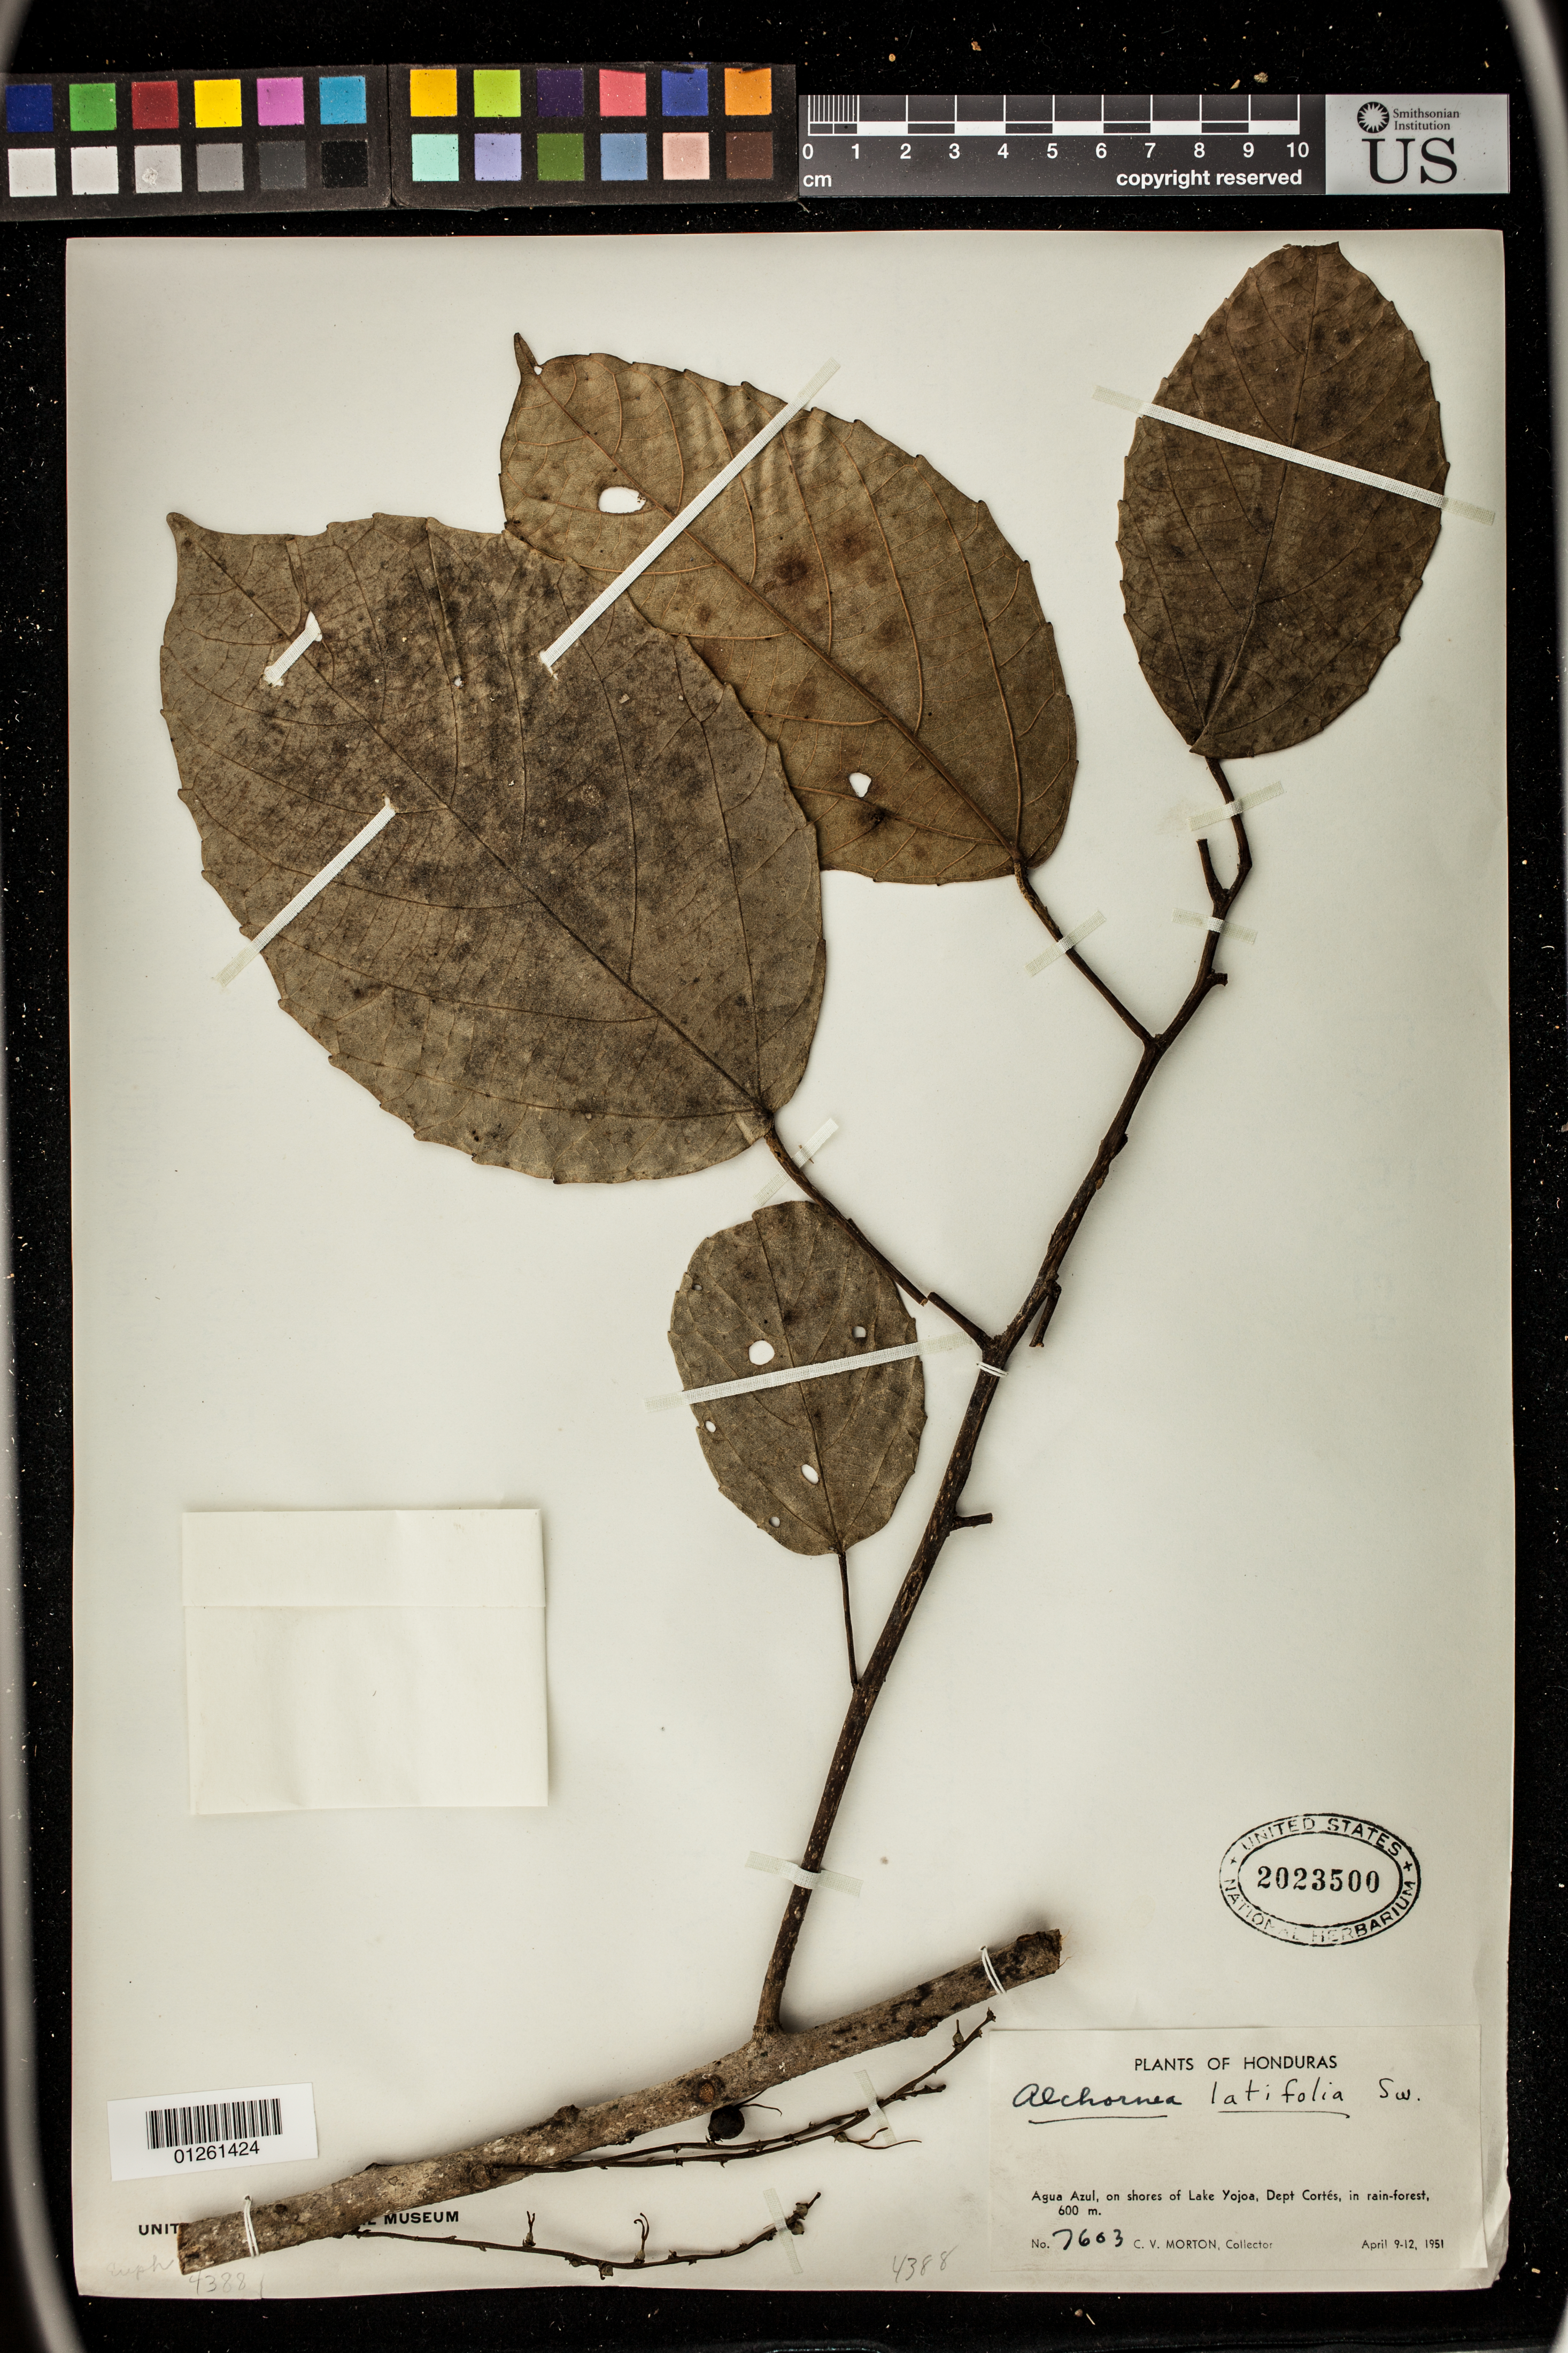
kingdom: Plantae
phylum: Tracheophyta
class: Magnoliopsida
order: Malpighiales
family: Euphorbiaceae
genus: Alchornea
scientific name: Alchornea latifolia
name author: Sw.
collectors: C. V. Morton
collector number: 7603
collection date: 1951-04-09/1951-04-12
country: Honduras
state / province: Cortés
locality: Agua Azul, on shores of Lake Yojoa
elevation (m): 600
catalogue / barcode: US 2023500